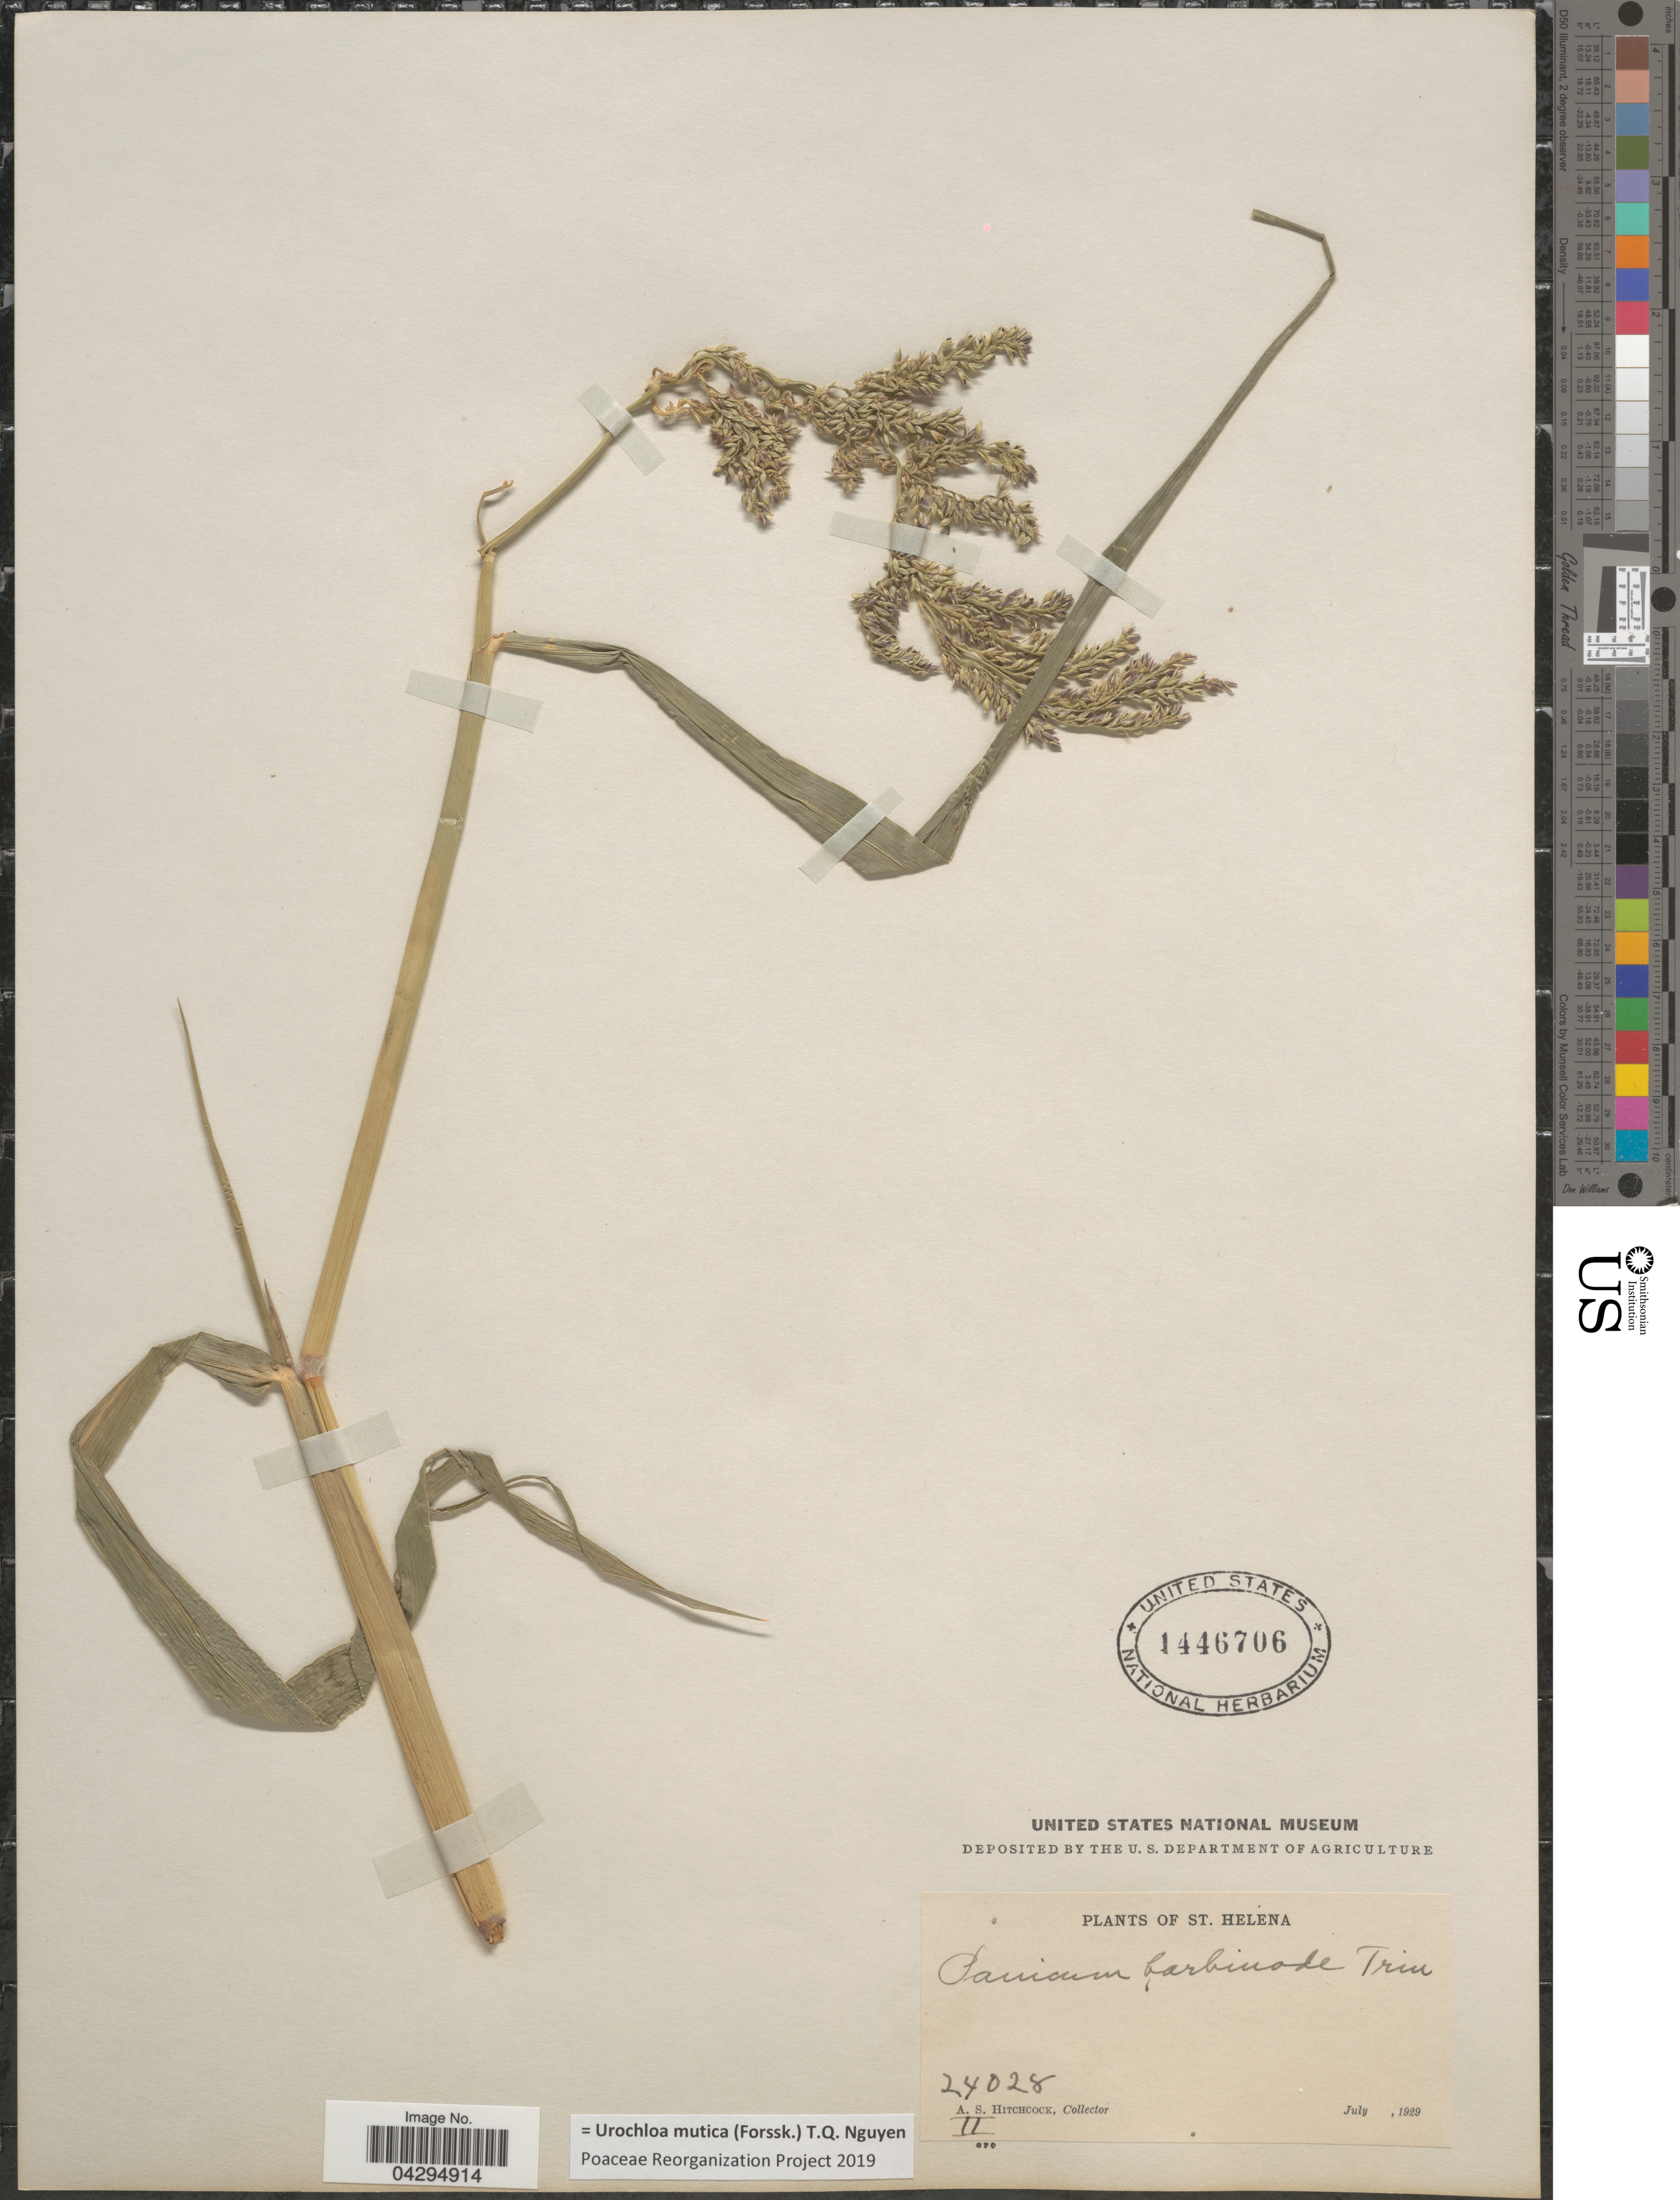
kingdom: Plantae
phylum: Tracheophyta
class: Liliopsida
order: Poales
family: Poaceae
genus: Urochloa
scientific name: Urochloa mutica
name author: (Forssk.) T.Q. Nguyen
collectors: A. S. Hitchcock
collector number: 24028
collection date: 1929-07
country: St. Helena Islands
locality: St. Helena.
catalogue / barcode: US 1446706